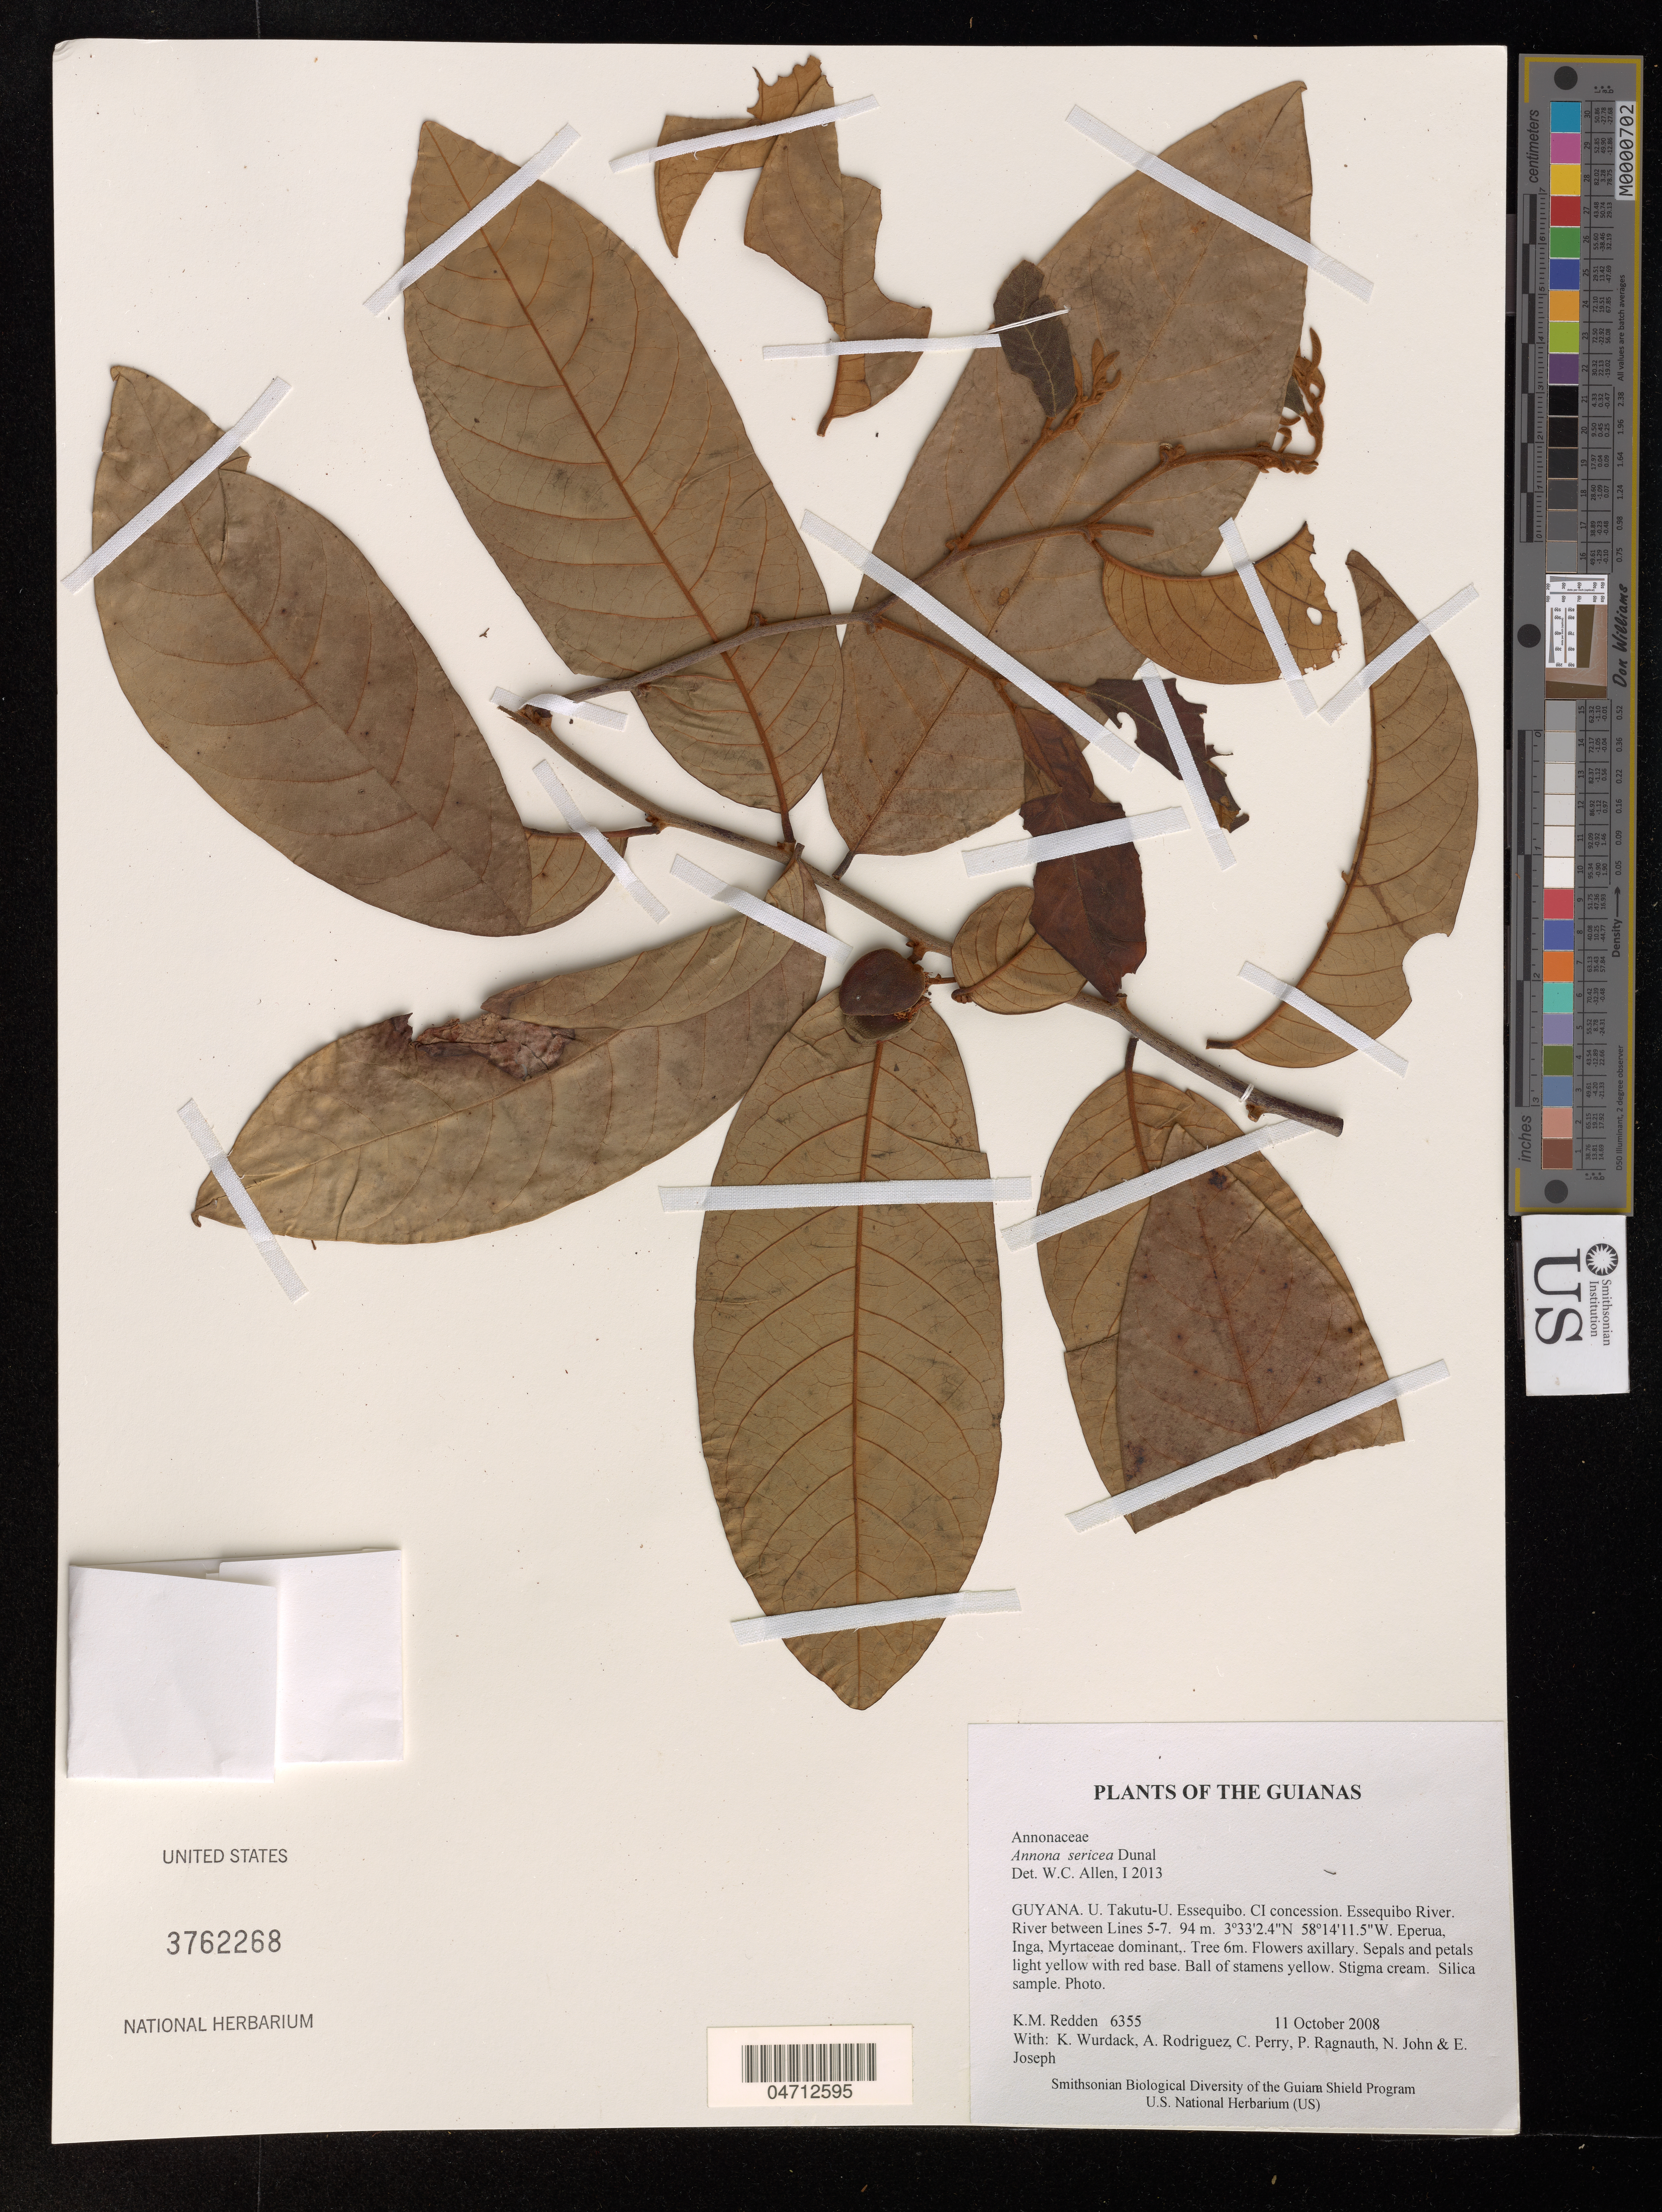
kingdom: Plantae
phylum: Tracheophyta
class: Magnoliopsida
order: Magnoliales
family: Annonaceae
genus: Annona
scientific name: Annona sericea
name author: Dunal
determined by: Allen, W. C.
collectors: K. M. Redden, K. Wurdack, A. Rodriguez, C. Perry, P. Ragnauth, N. John & E. Joseph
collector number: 6355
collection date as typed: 11 October 2008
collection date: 2008-10-11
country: Guyana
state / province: U. Takutu-U. Essequibo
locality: CI concession. Essequibo River. River between Lines 5-7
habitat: Eperua, Inga, Myrtaceae dominant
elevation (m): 94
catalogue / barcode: US 3762268